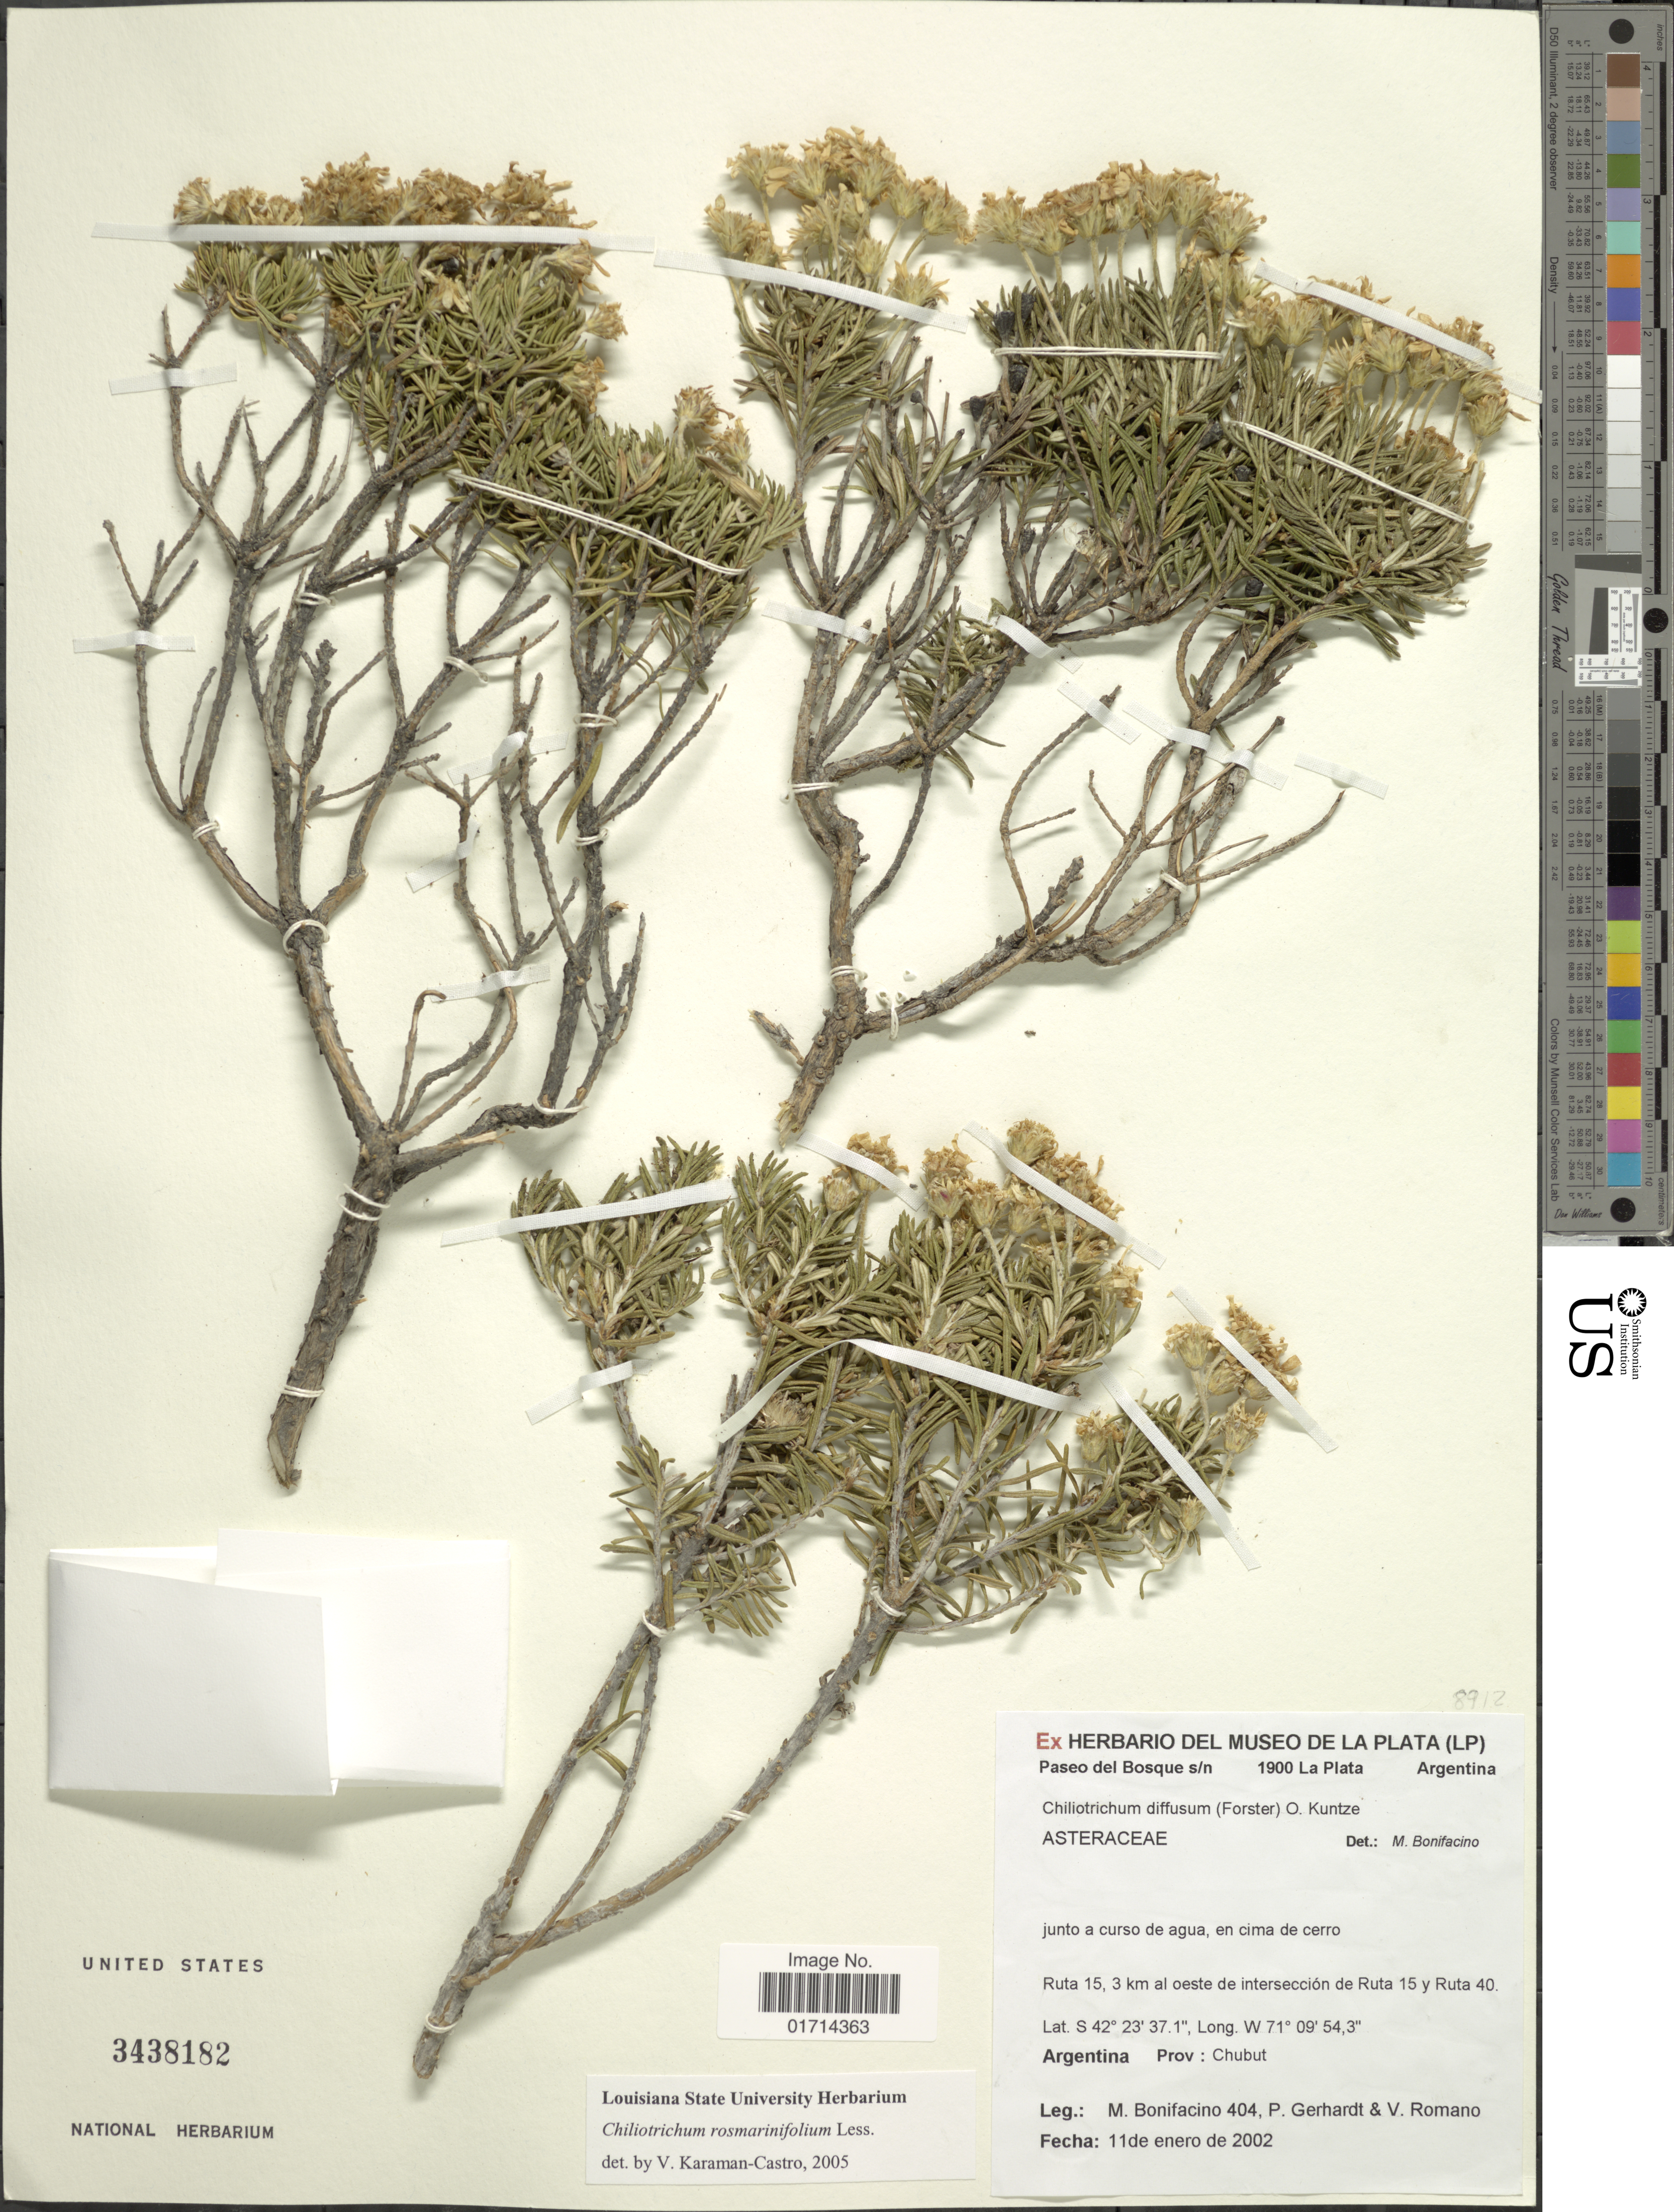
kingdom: Plantae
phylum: Tracheophyta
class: Magnoliopsida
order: Asterales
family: Asteraceae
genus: Chiliotrichum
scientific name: Chiliotrichum rosmarinifolium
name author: Less.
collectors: M. Bonifacino, P. Gerhardt & V. Romano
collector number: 0404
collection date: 2002-01-11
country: Argentina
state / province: Chubut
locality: Ruta 15, 3 km al oeste de interseccion de Ruta 15 y Ruta 40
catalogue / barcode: US 3438182